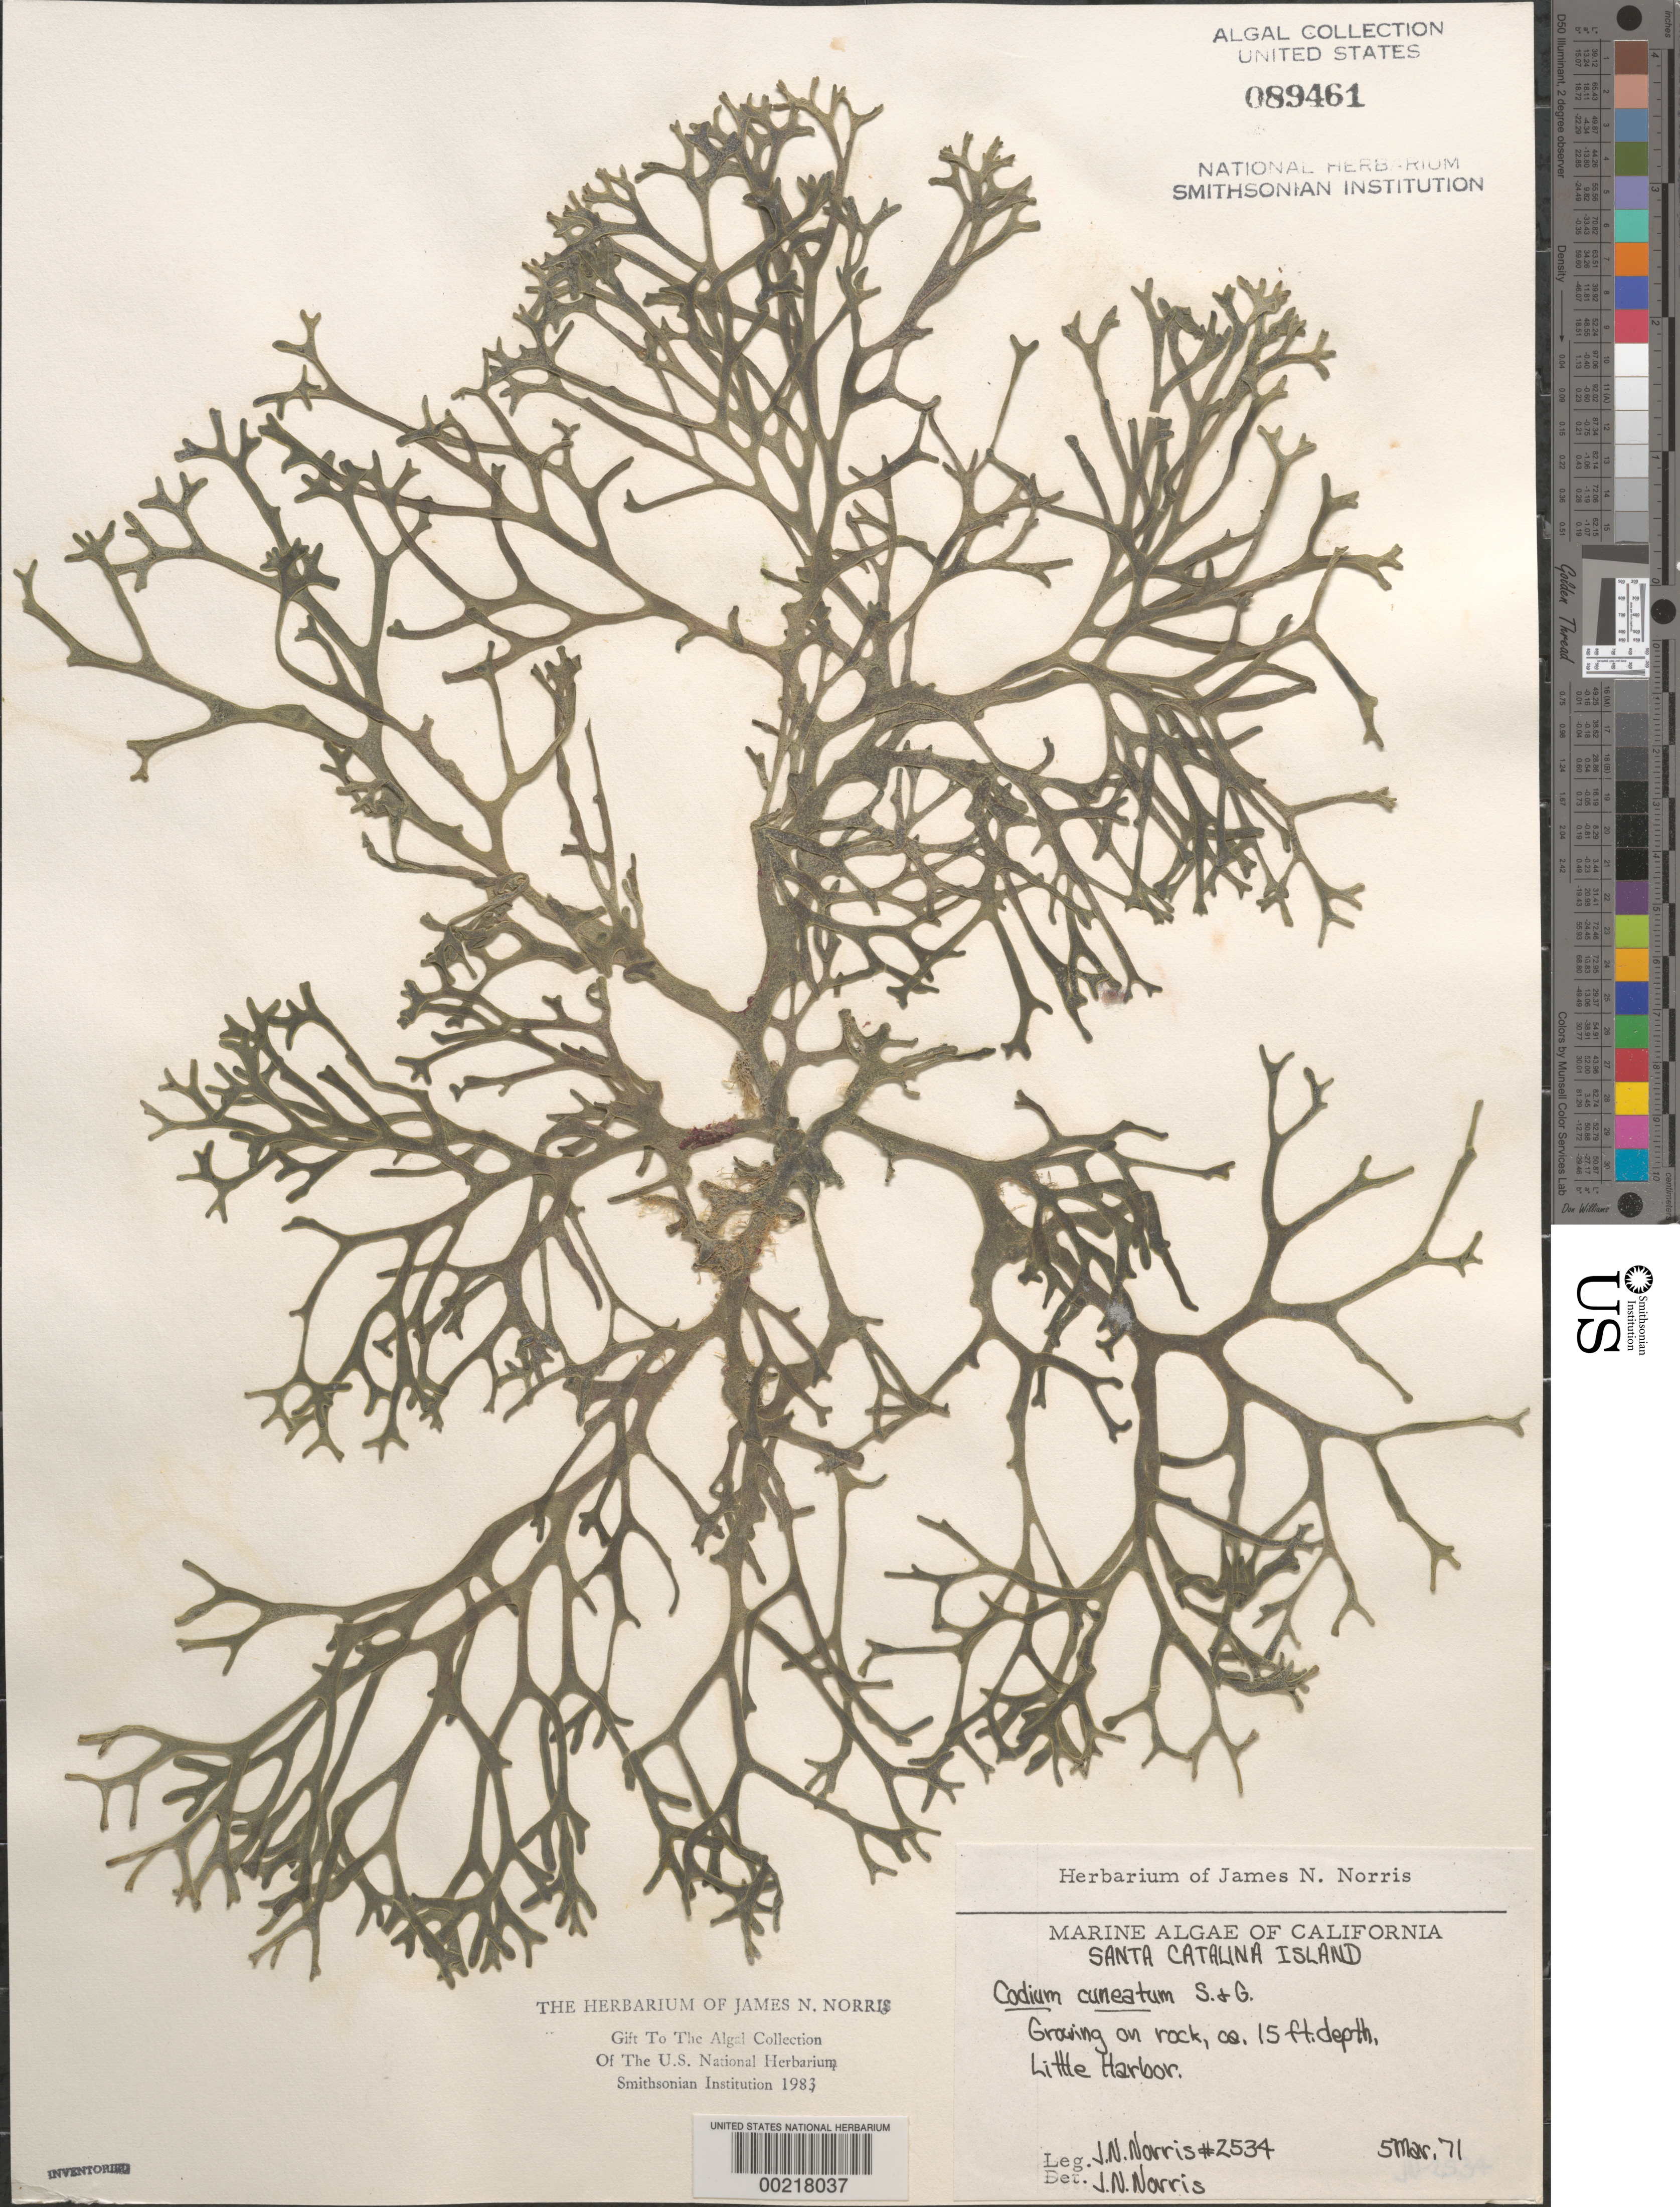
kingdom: Plantae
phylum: Chlorophyta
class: Ulvophyceae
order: Bryopsidales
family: Codiaceae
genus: Codium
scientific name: Codium simulans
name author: Setch. & N.L. Gardner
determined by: Algae name updating Project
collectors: J. N. Norris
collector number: JN-2534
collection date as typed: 05 Mar 1971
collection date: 1971-03-05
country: United States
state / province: California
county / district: Los Angeles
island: Santa Catalina Island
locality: Little Harbor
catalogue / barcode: US 89461